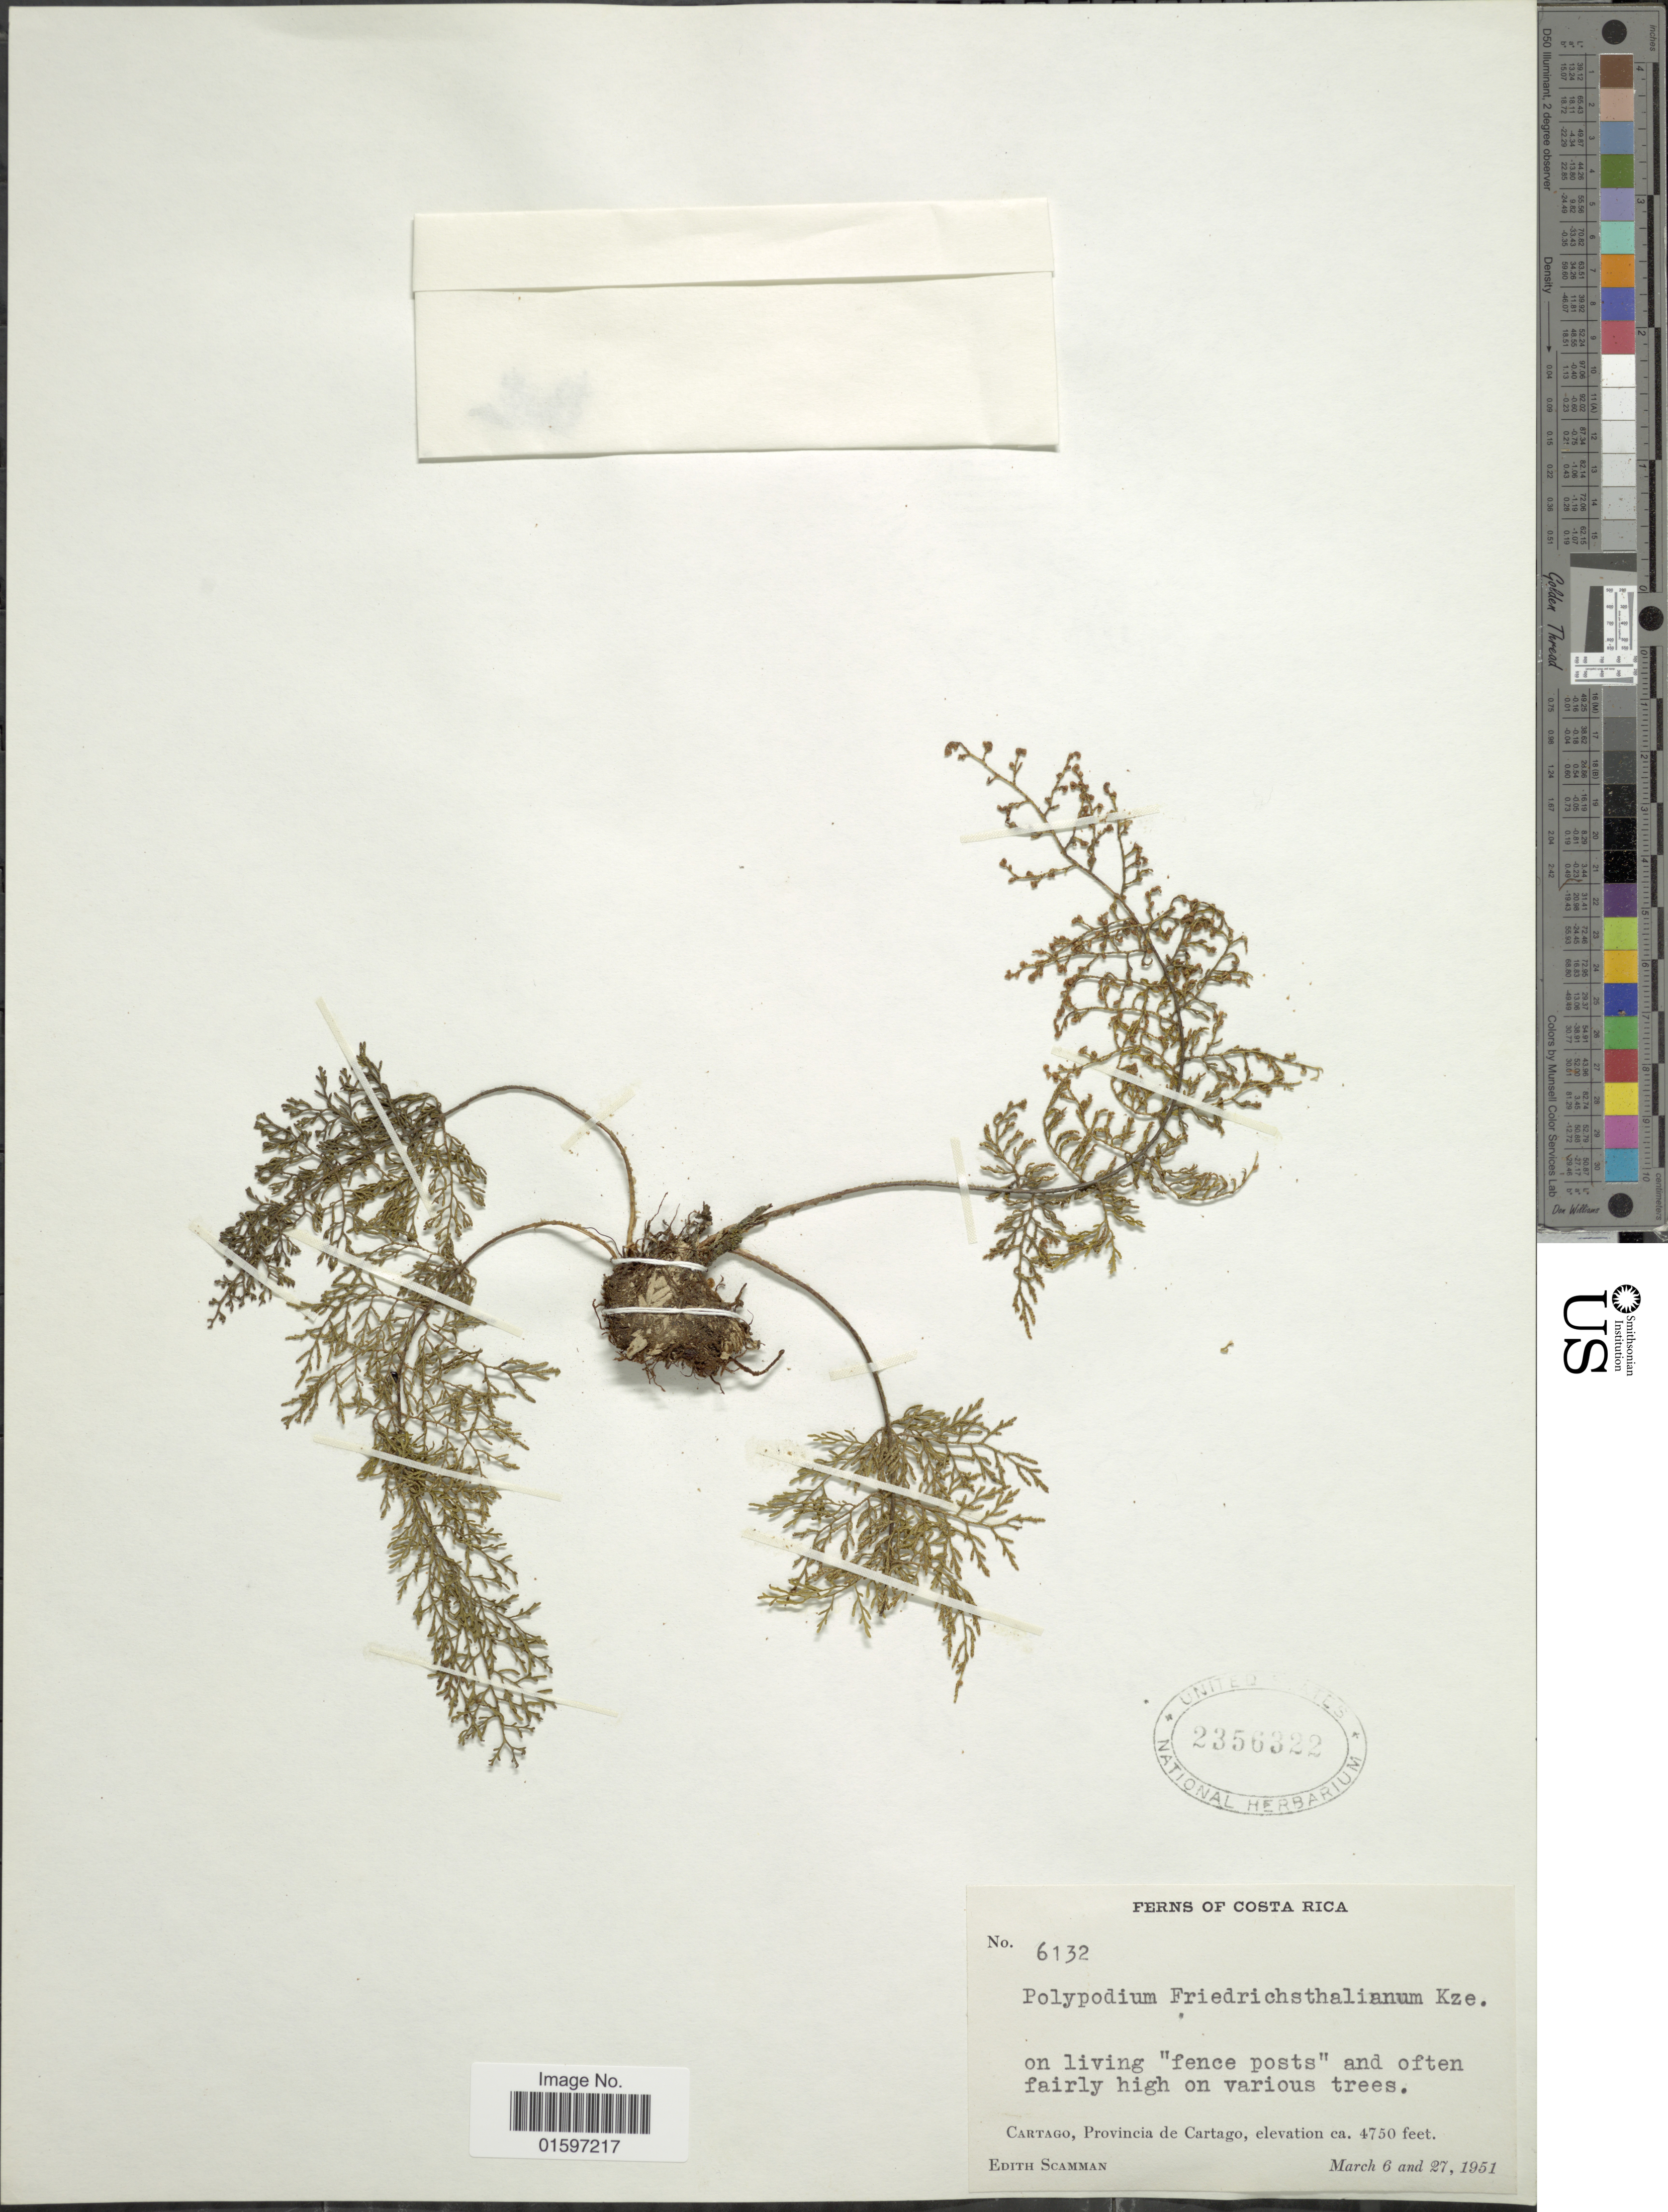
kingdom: Plantae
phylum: Tracheophyta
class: Polypodiopsida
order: Polypodiales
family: Polypodiaceae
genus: Pleopeltis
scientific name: Pleopeltis friedrichsthaliana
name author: (Kunze)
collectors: E. Scamman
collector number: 6132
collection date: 1951-03-06/1951-03-27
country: Costa Rica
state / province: Cartago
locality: Cartago, Provincia de Cartago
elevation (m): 1448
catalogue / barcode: US 2356322